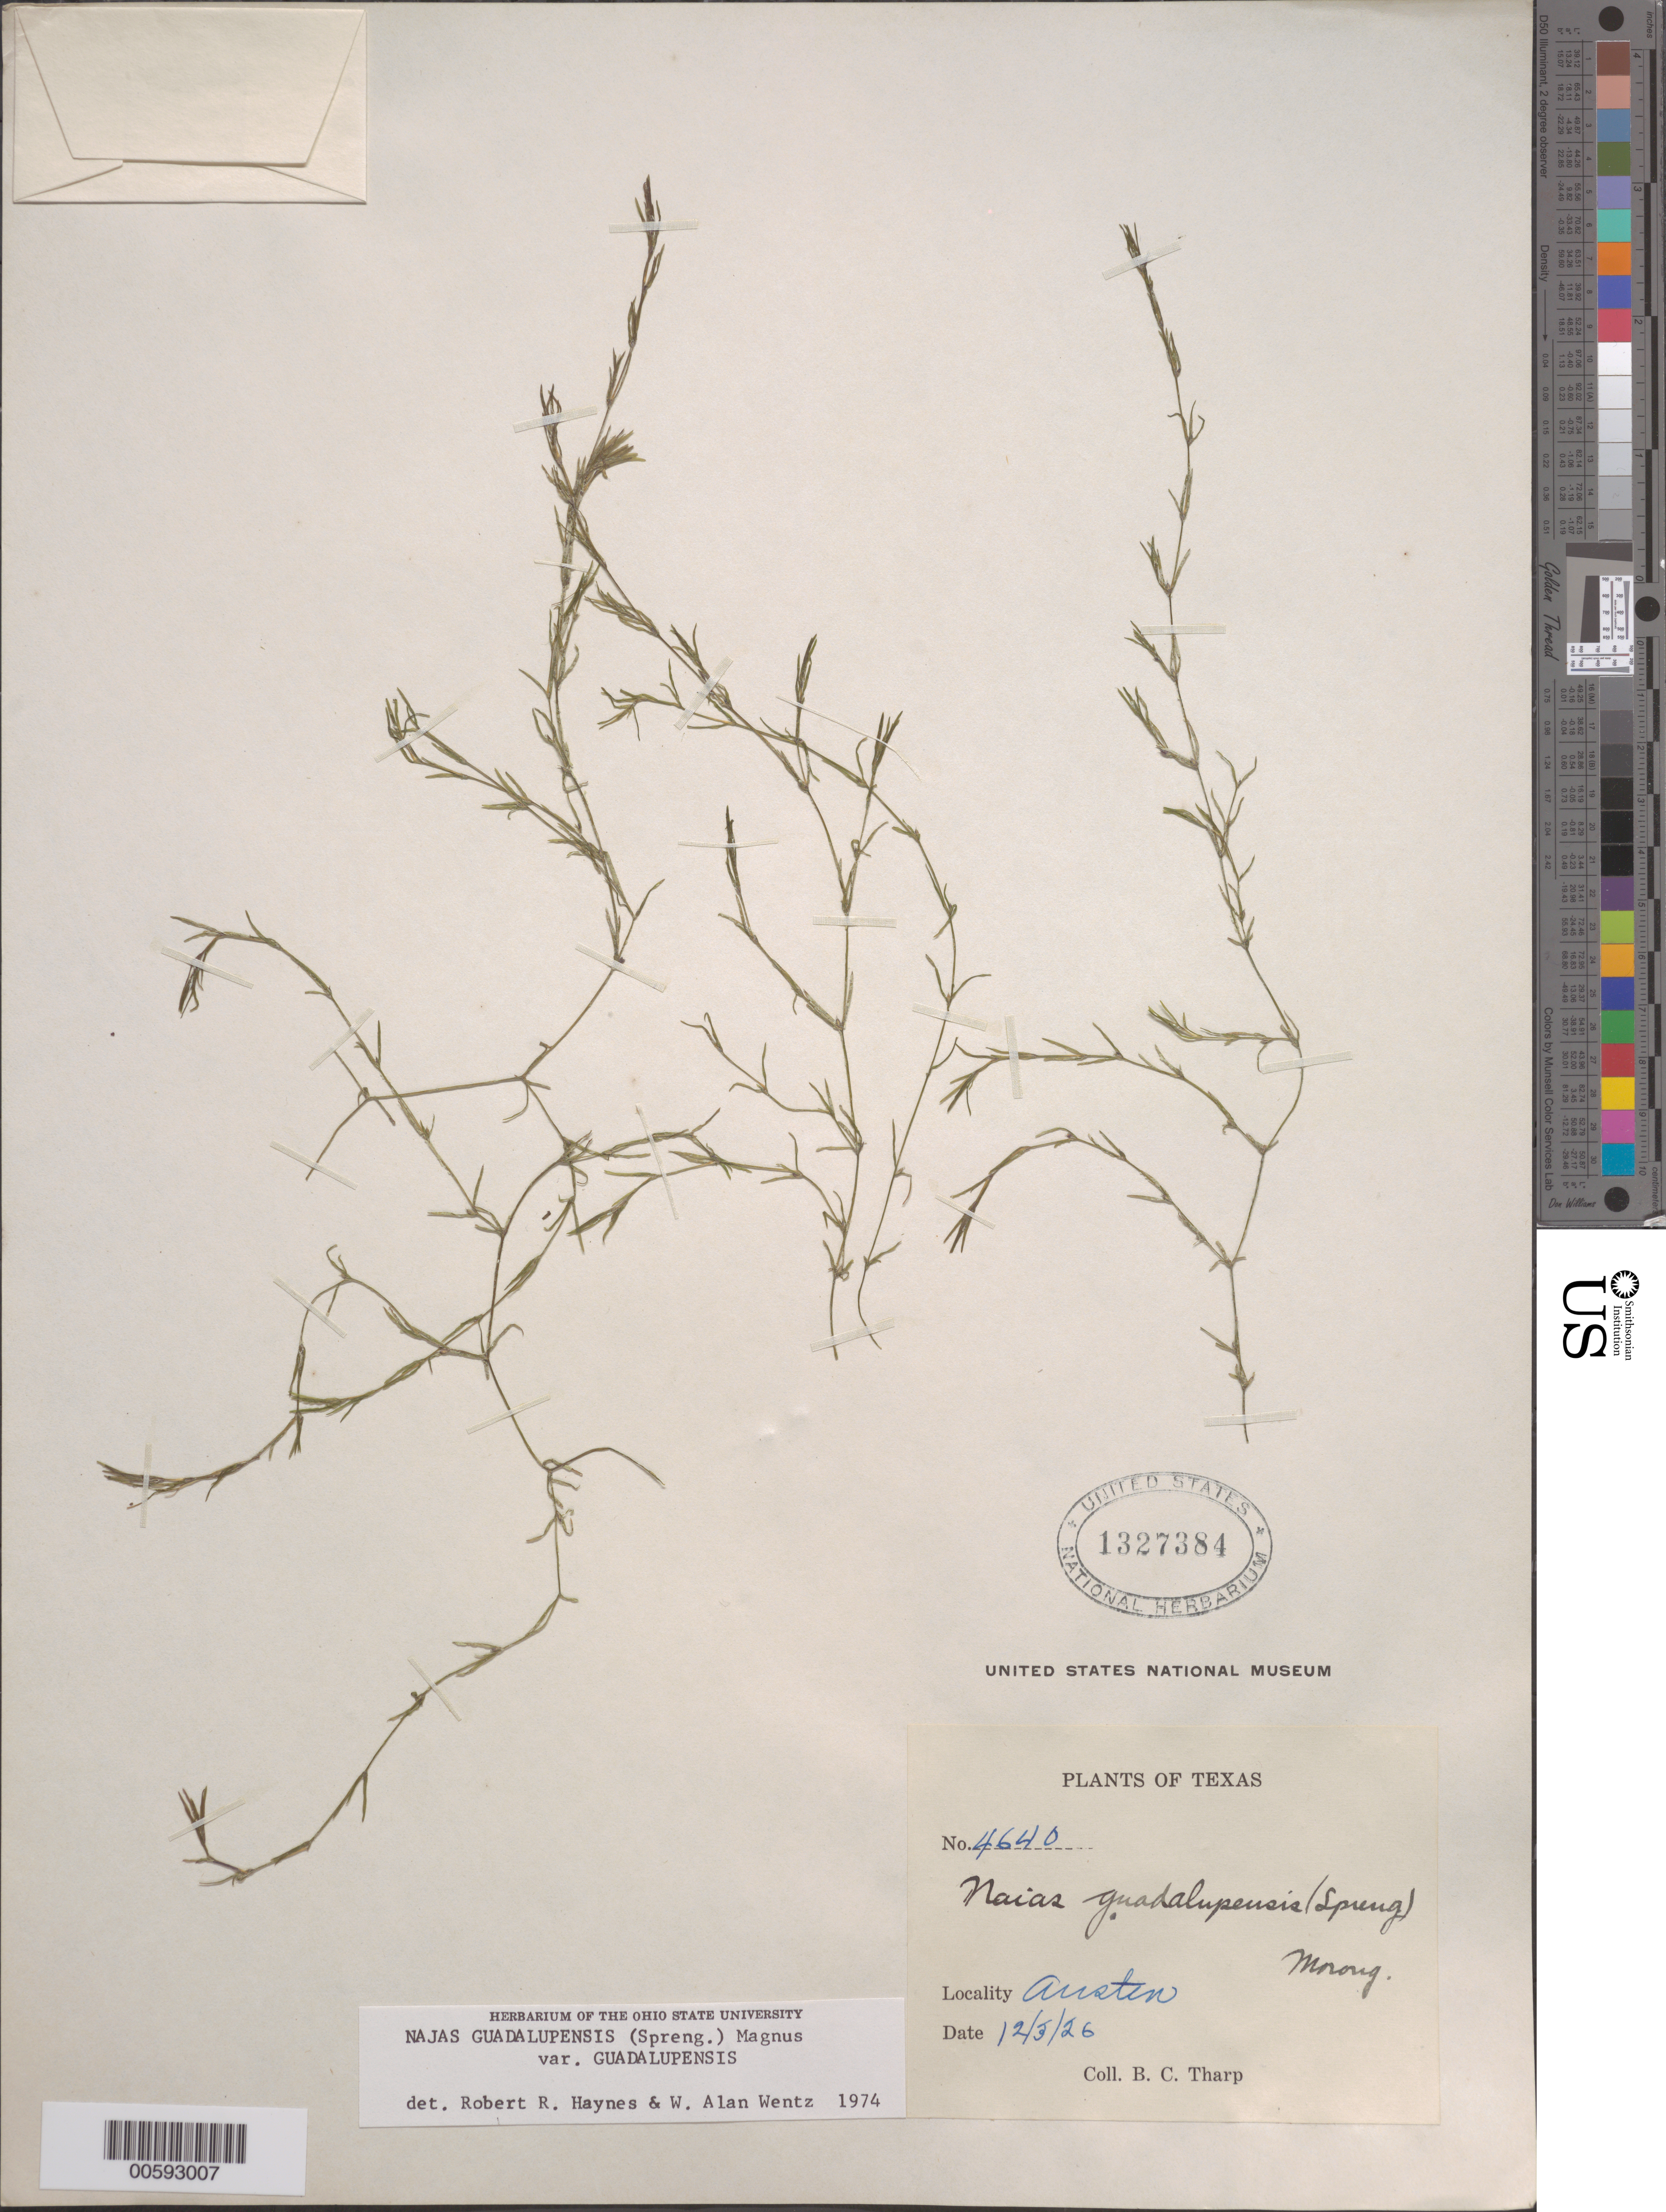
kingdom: Plantae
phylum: Tracheophyta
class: Liliopsida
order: Alismatales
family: Hydrocharitaceae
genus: Najas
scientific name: Najas guadalupensis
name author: (Spreng.) Magnus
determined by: Haynes, R. R.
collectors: B. C. Tharp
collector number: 4640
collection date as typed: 12 Mar 1926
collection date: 1926-03-12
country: United States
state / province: Texas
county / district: Travis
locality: Austin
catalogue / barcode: US 1327384